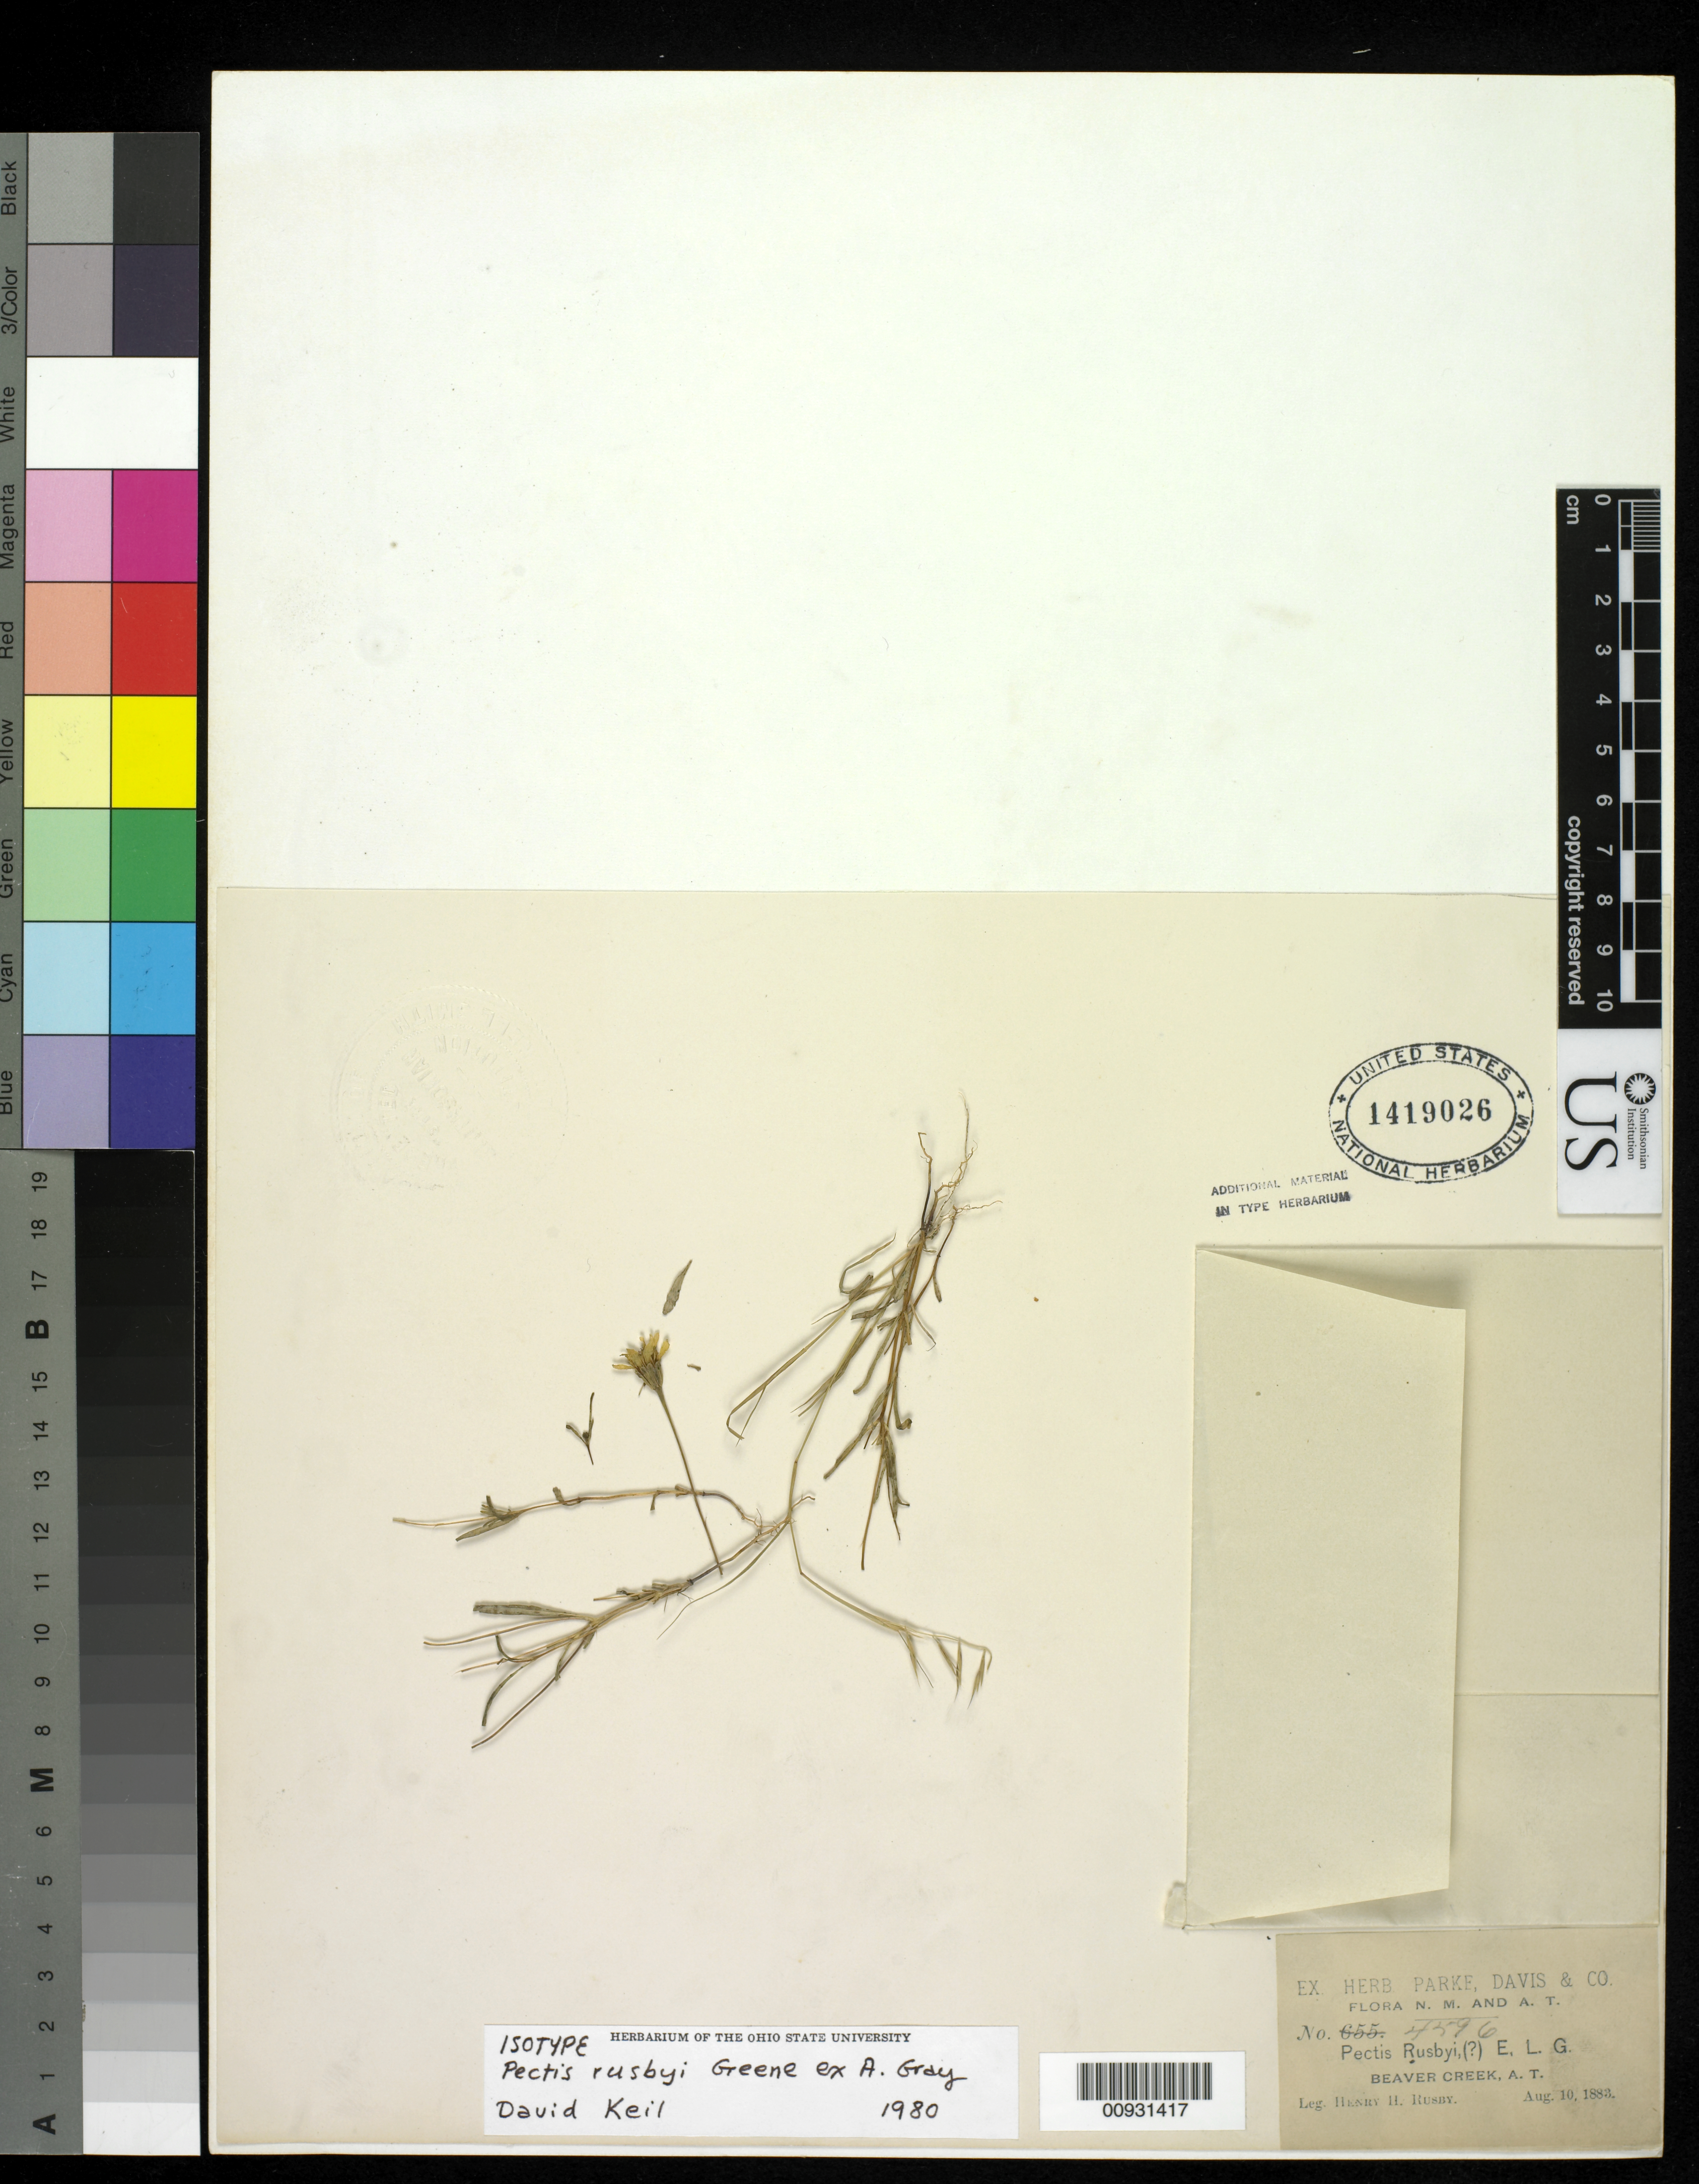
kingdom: Plantae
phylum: Tracheophyta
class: Magnoliopsida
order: Asterales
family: Asteraceae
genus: Pectis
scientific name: Pectis rusbyi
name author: Greene ex A. Gray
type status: Isotype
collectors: H. H. Rusby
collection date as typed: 10 Aug 1883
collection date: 1883-08-10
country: United States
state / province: Arizona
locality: Beaver Creek.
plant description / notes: Collection # 655 originally crossed out then 4596 indicated on specimen.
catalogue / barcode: US 1419026